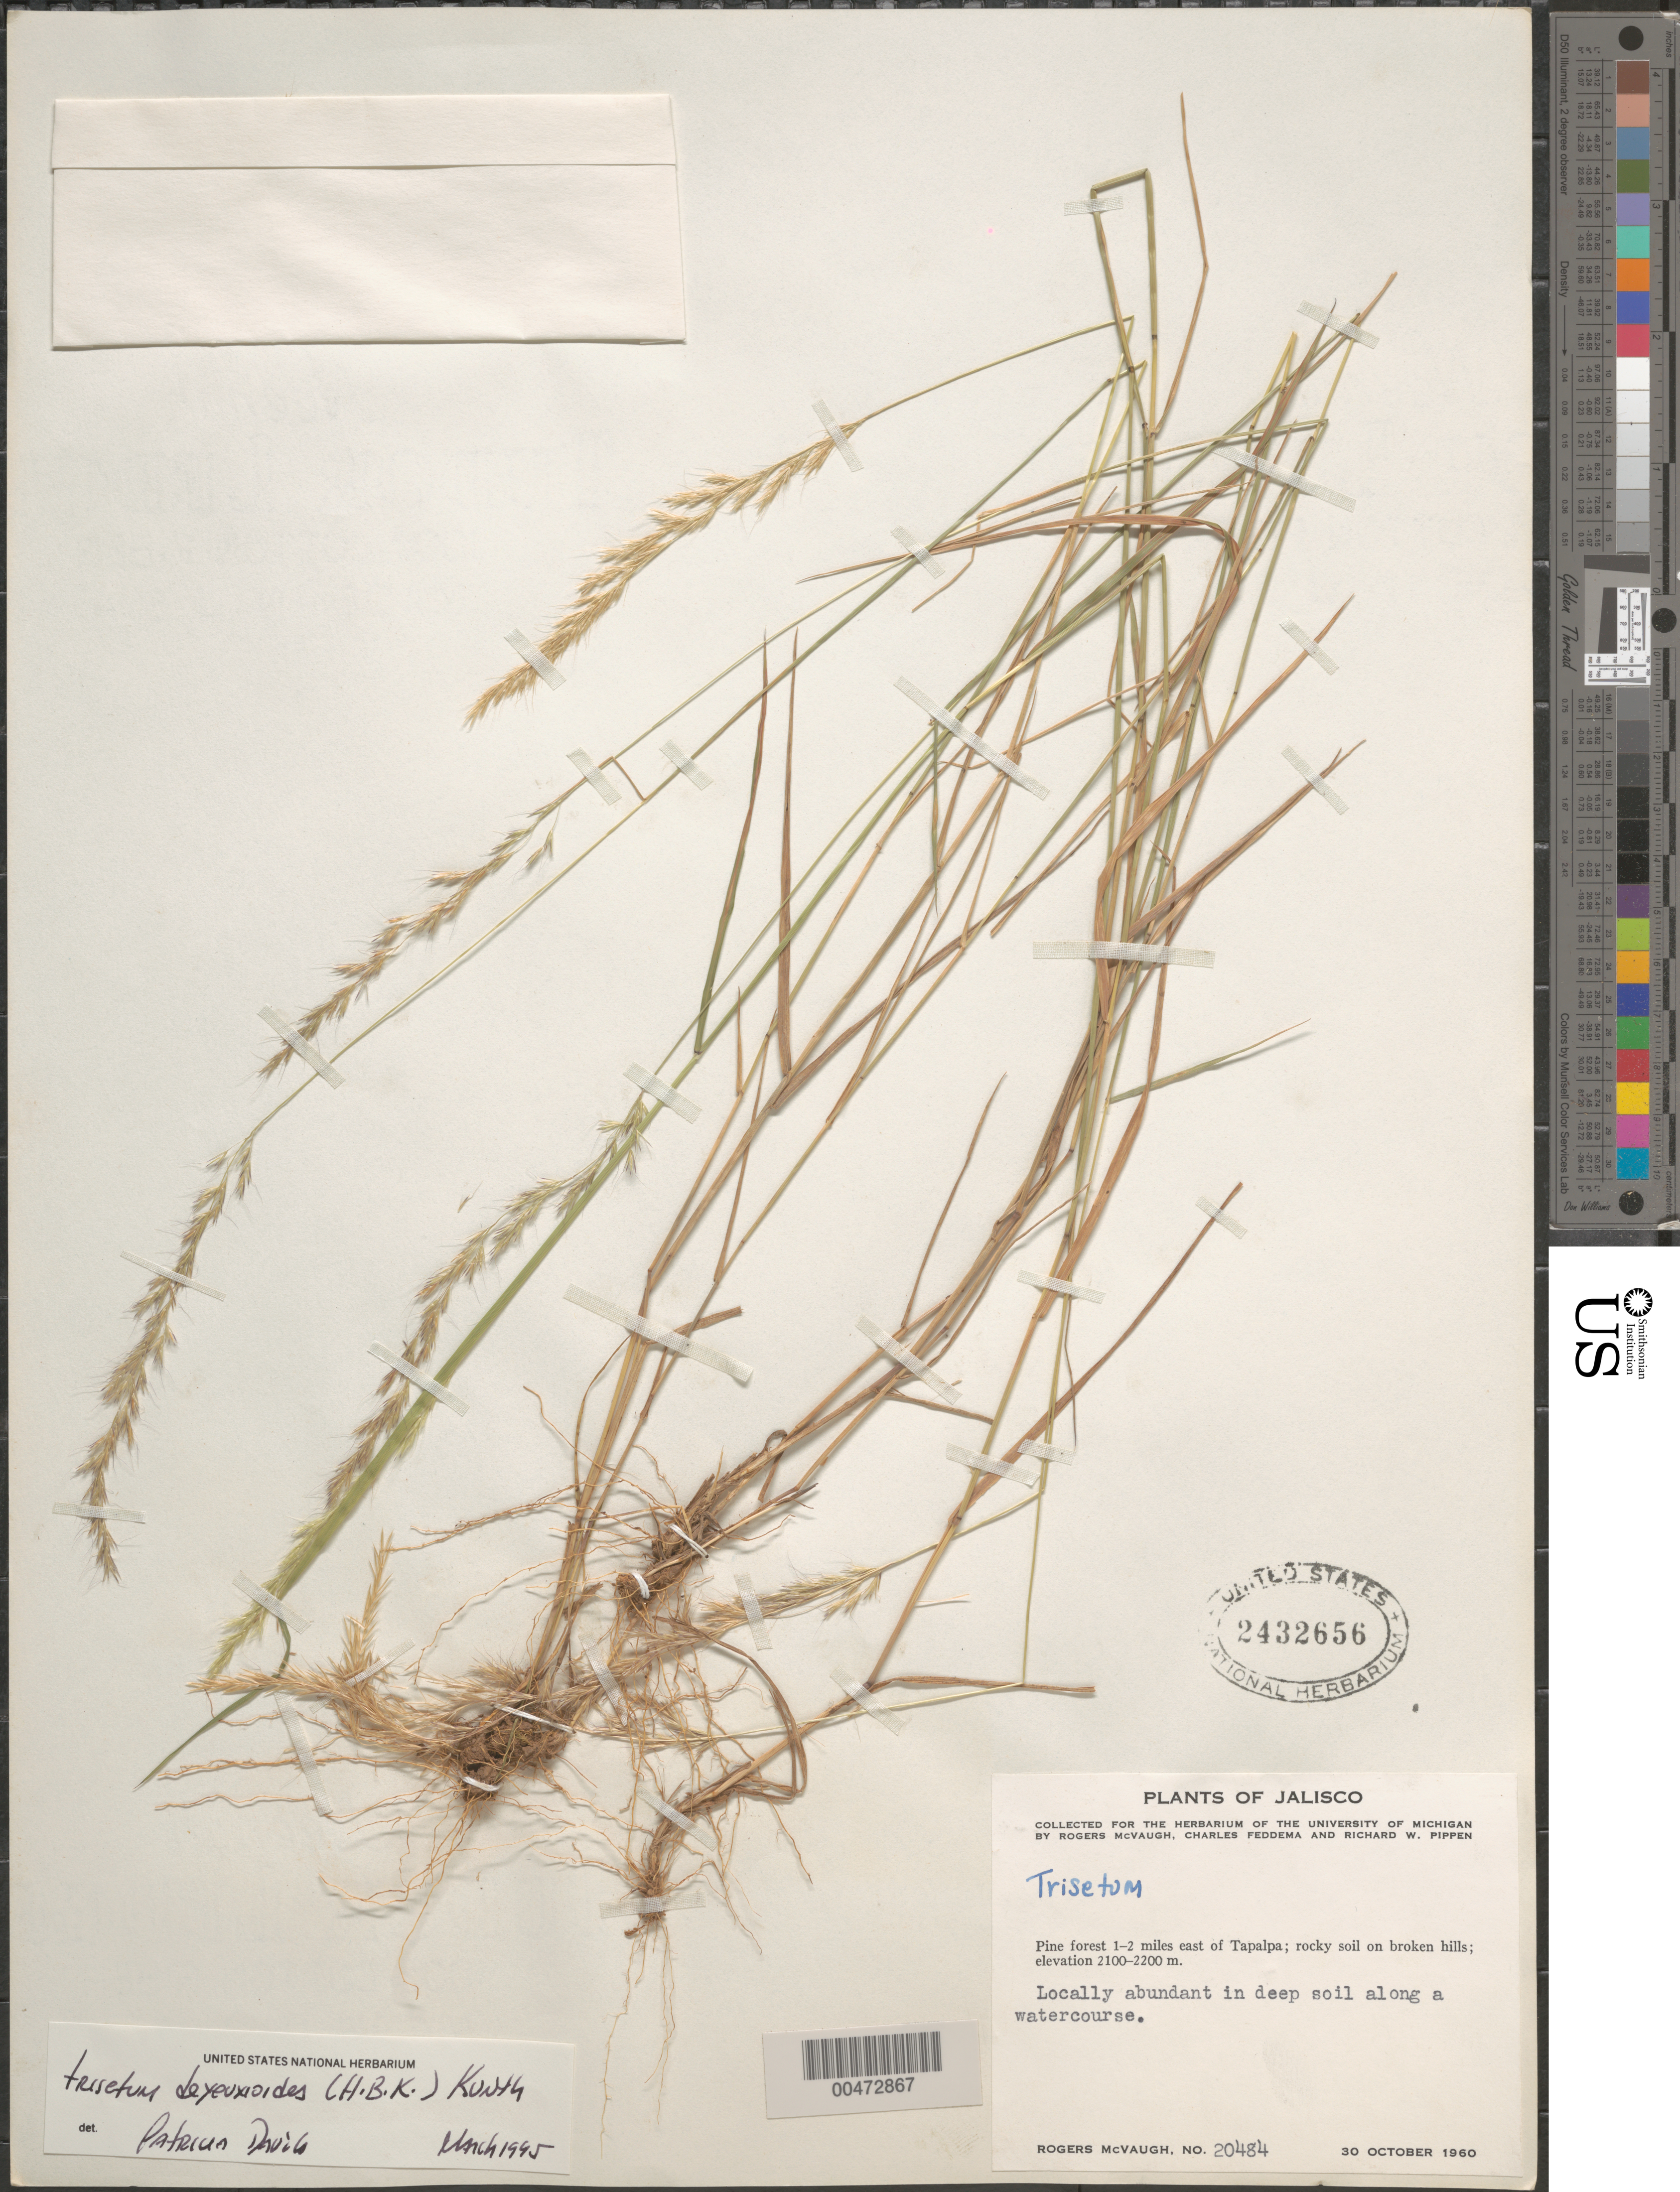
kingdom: Plantae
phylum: Tracheophyta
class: Liliopsida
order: Poales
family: Poaceae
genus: Trisetum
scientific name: Trisetum deyeuxioides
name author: (Kunth) Kunth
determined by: Dávila, P. D.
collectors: R. McVaugh, C. Feddema & R. W. Pippen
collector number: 20484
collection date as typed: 30 Oct 1960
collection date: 1960-10-30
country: Mexico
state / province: Jalisco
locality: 1-2 mi E of Tapalpa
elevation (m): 2100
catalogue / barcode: US 2432656